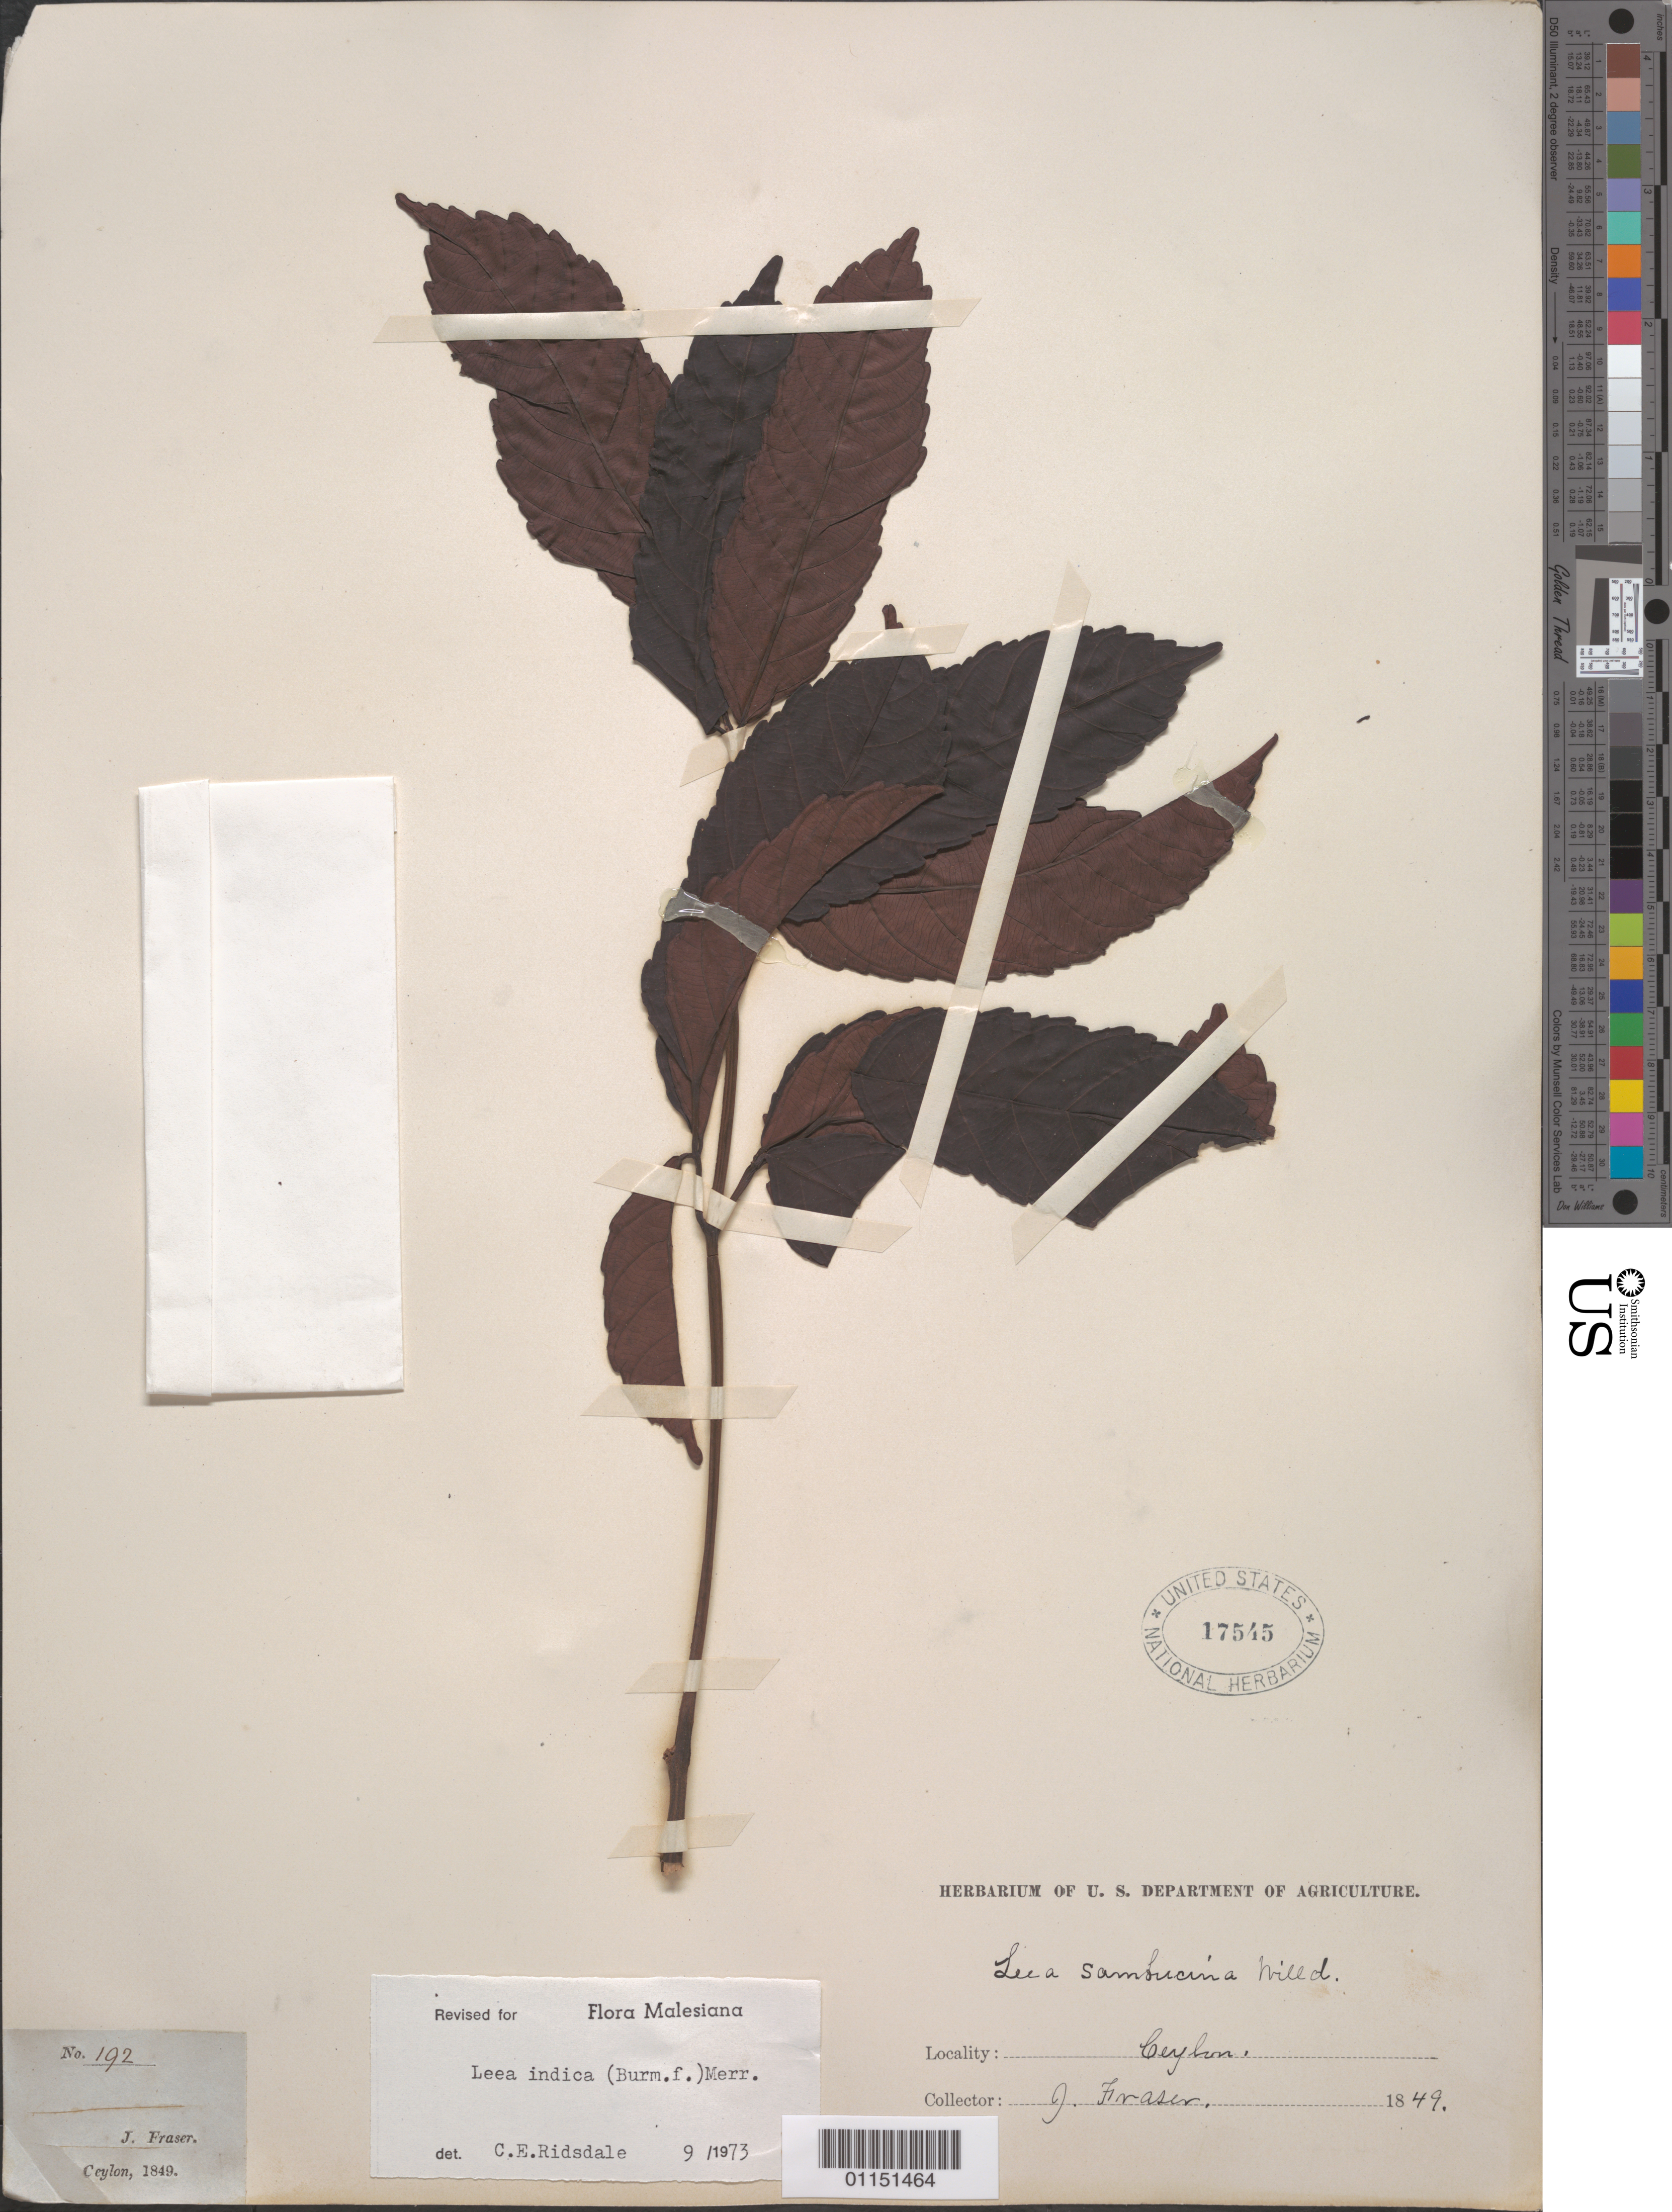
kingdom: Plantae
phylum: Tracheophyta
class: Magnoliopsida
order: Vitales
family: Vitaceae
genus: Leea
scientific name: Leea indica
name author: (Burm. f.) Merr.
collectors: J. Fraser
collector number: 192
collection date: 1849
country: Sri Lanka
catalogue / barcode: US 17545